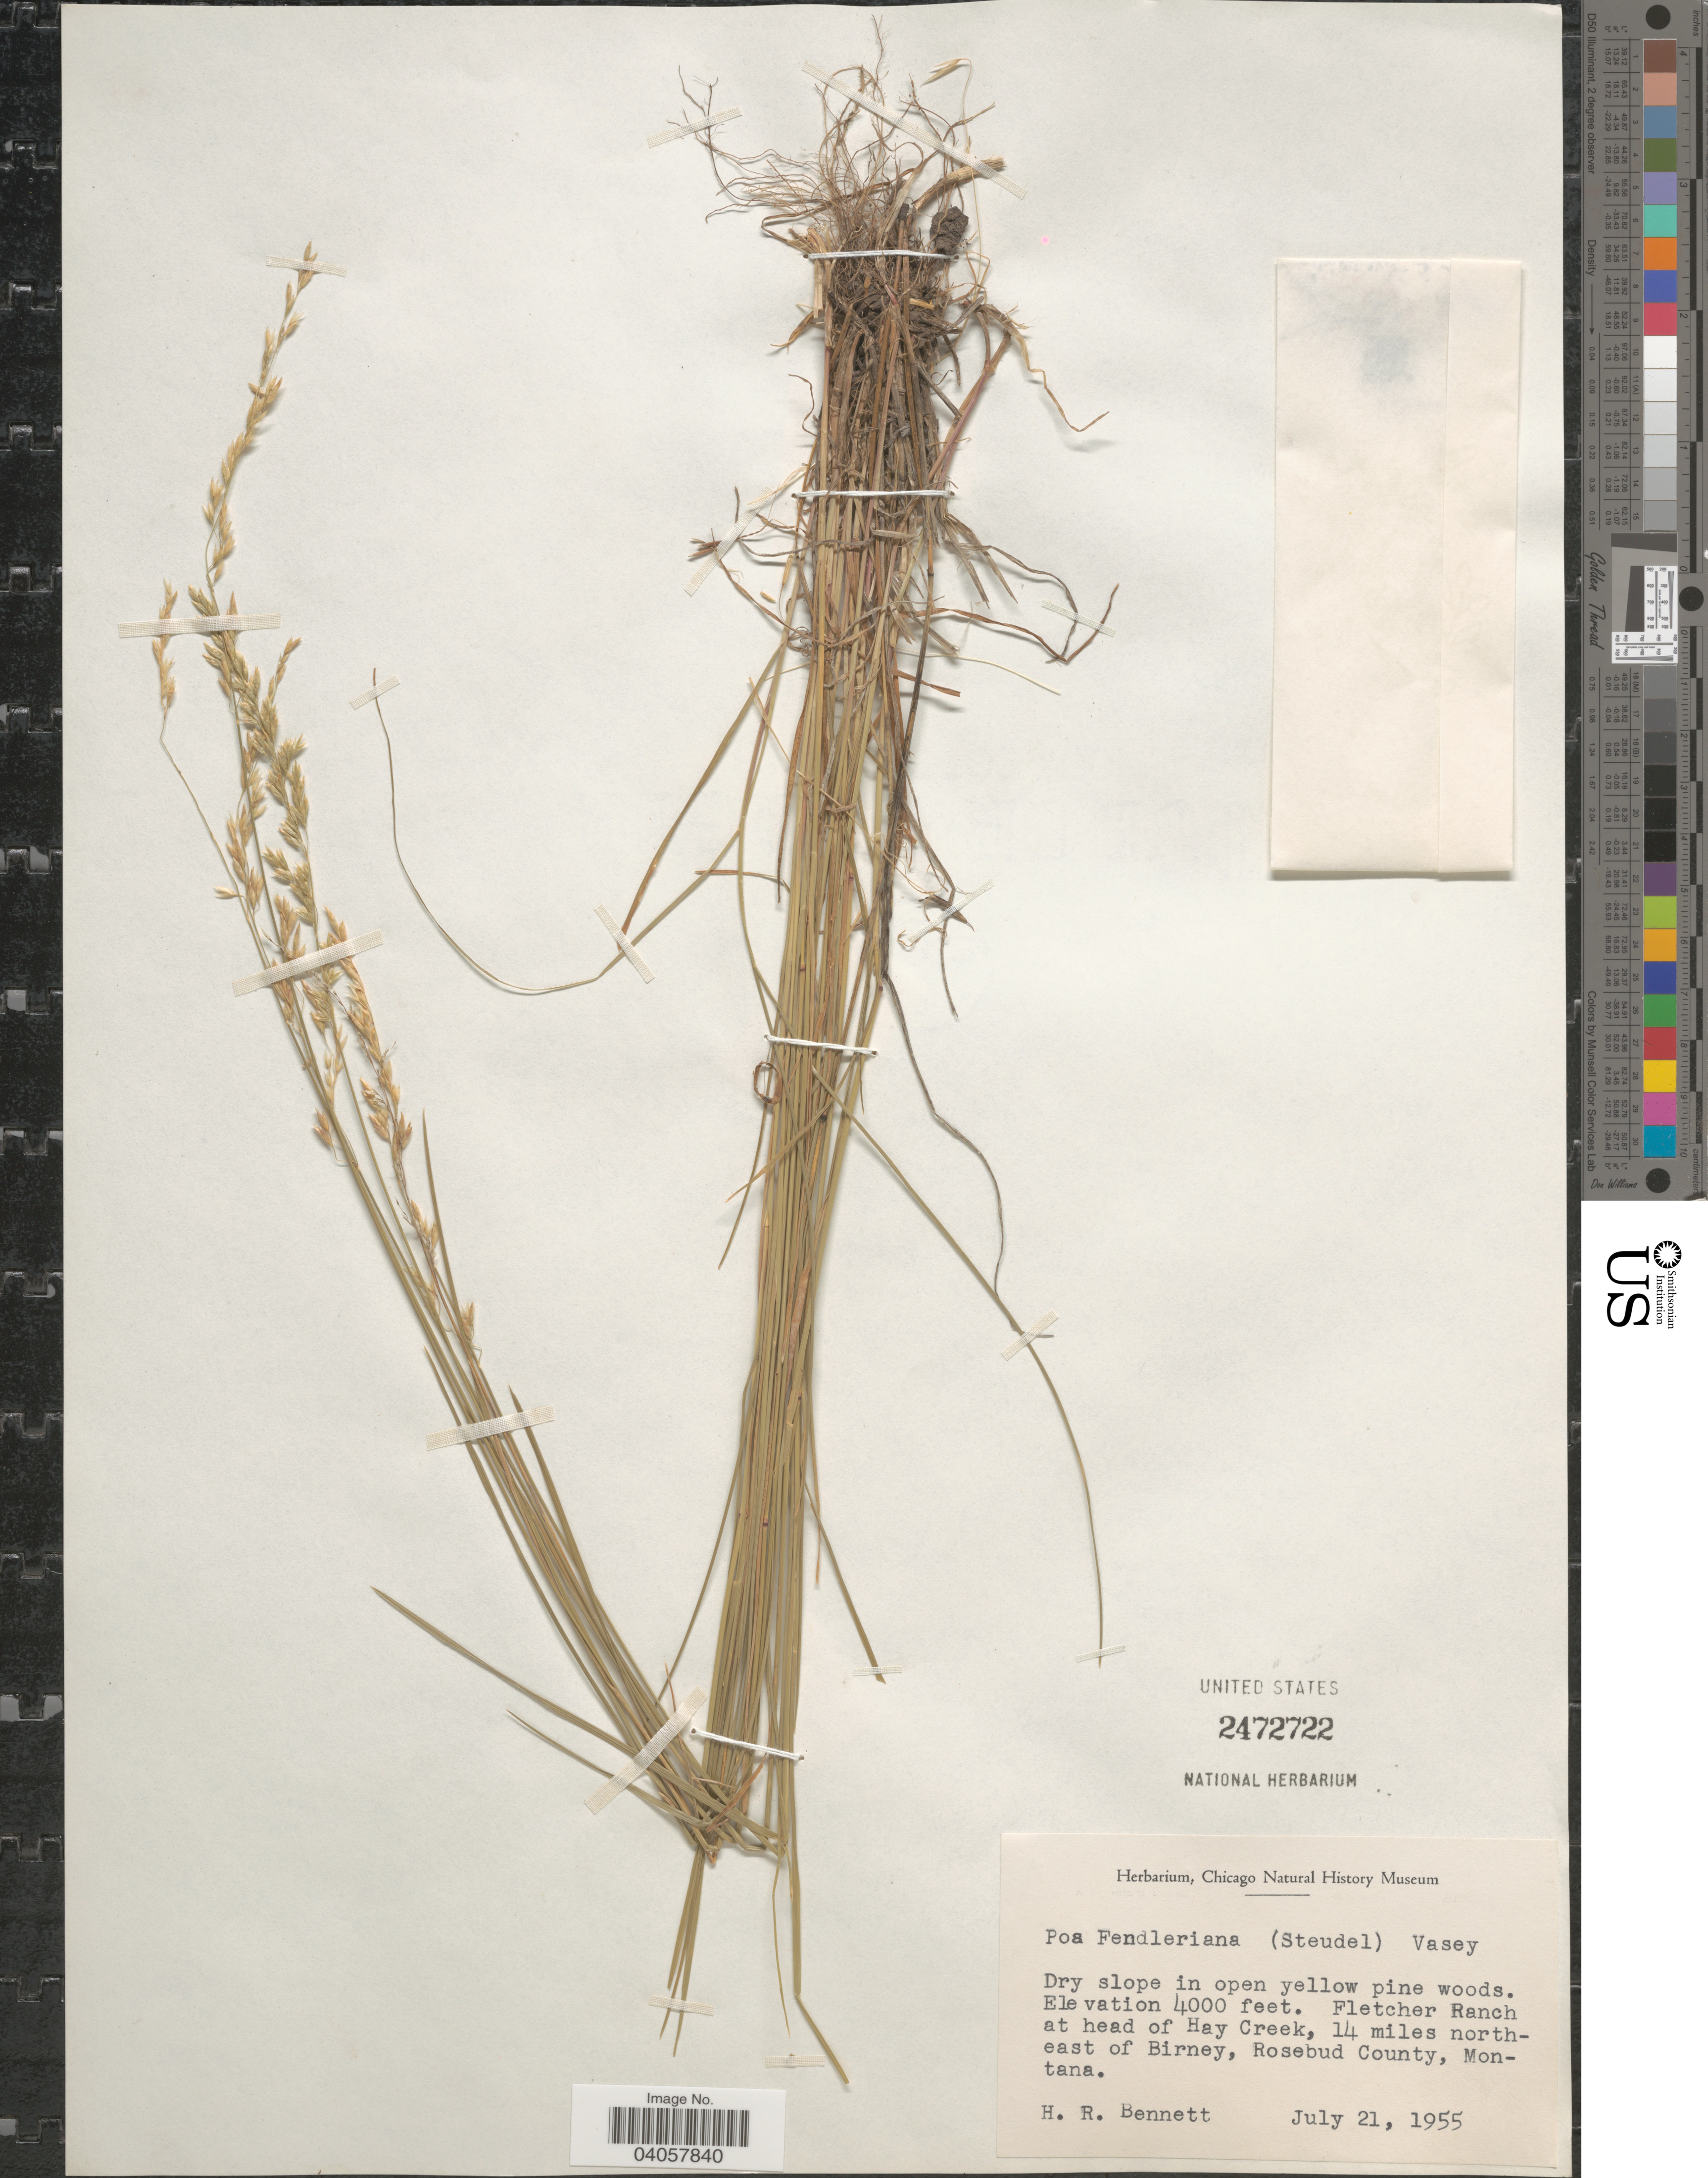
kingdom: Plantae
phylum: Tracheophyta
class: Liliopsida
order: Poales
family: Poaceae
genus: Poa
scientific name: Poa fendleriana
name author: (Steud.) Vasey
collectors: H. R. Bennett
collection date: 1955-07-21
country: United States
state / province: Montana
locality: Dry slope in open yellow pine woods. Fletcher Ranch at head of Hay Creek, 14 miles northeast of Birney, Rosebud County.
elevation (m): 1219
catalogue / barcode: US 2472722